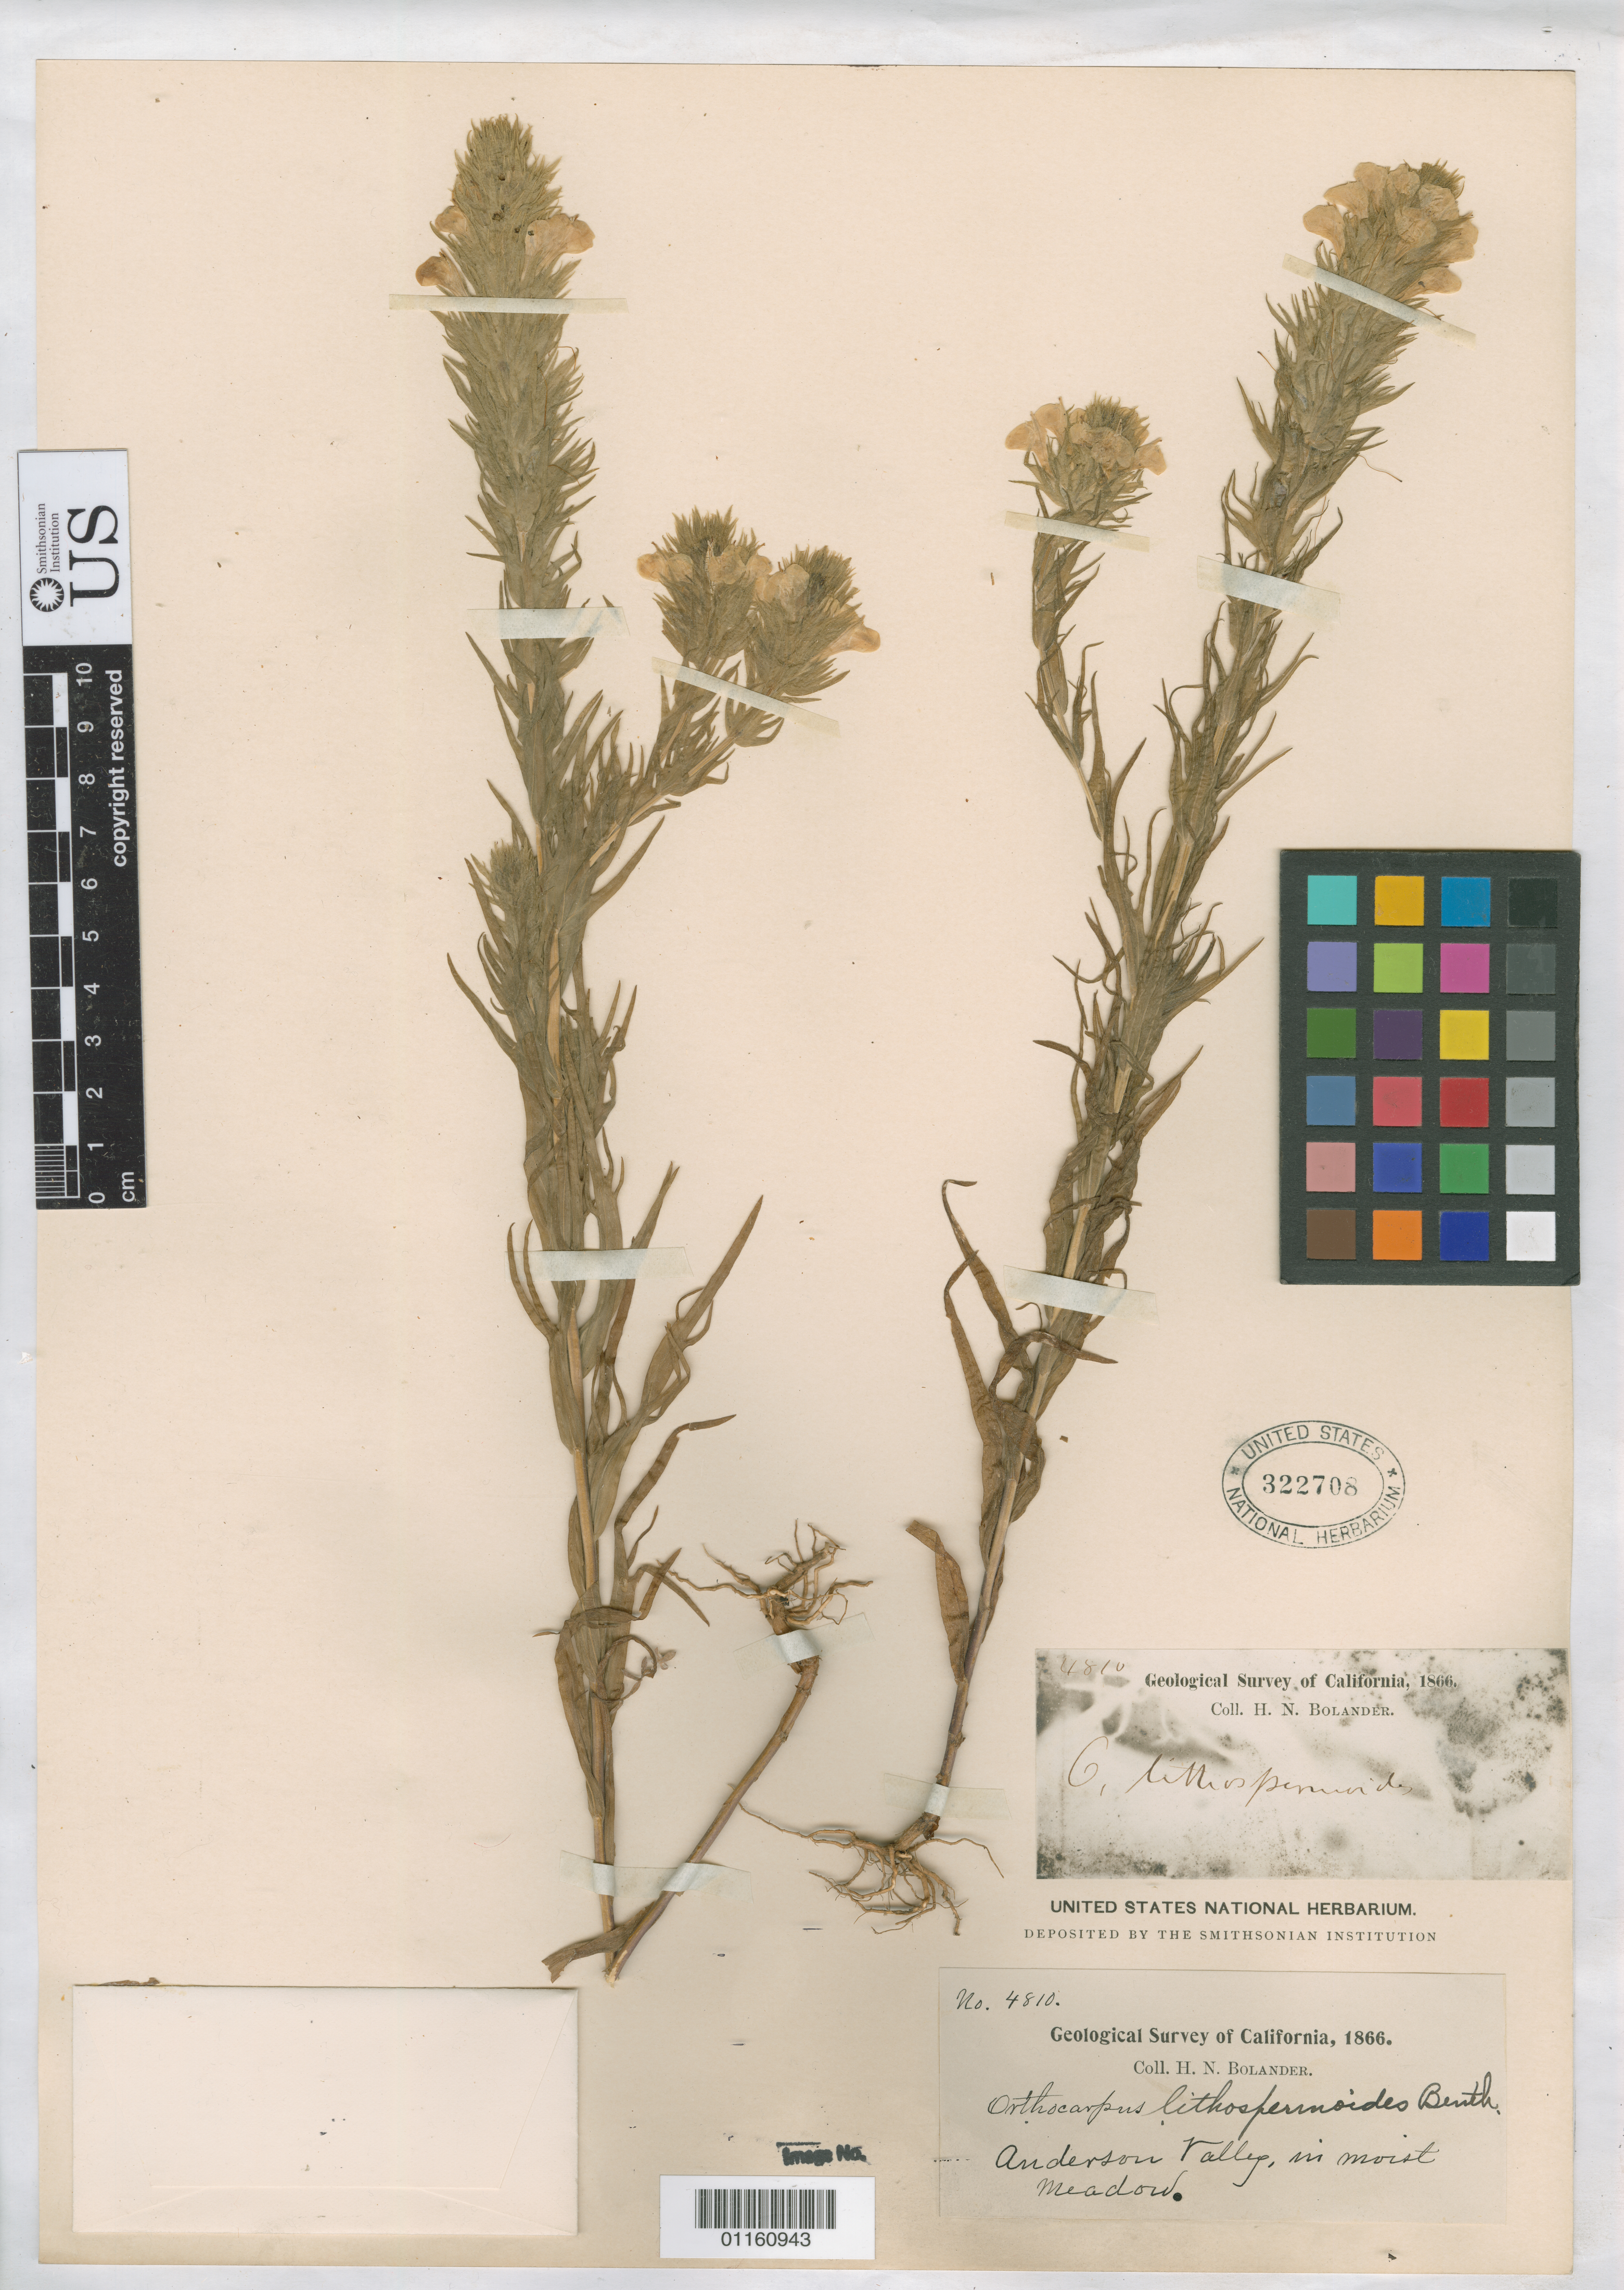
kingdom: Plantae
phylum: Tracheophyta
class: Magnoliopsida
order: Lamiales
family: Orobanchaceae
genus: Orthocarpus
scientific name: Orthocarpus lithospermoides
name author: Benth.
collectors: H. Bolander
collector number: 4810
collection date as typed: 1866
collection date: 1866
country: United States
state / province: California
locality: Anderson Valley, in moist meadow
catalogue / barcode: US 322708